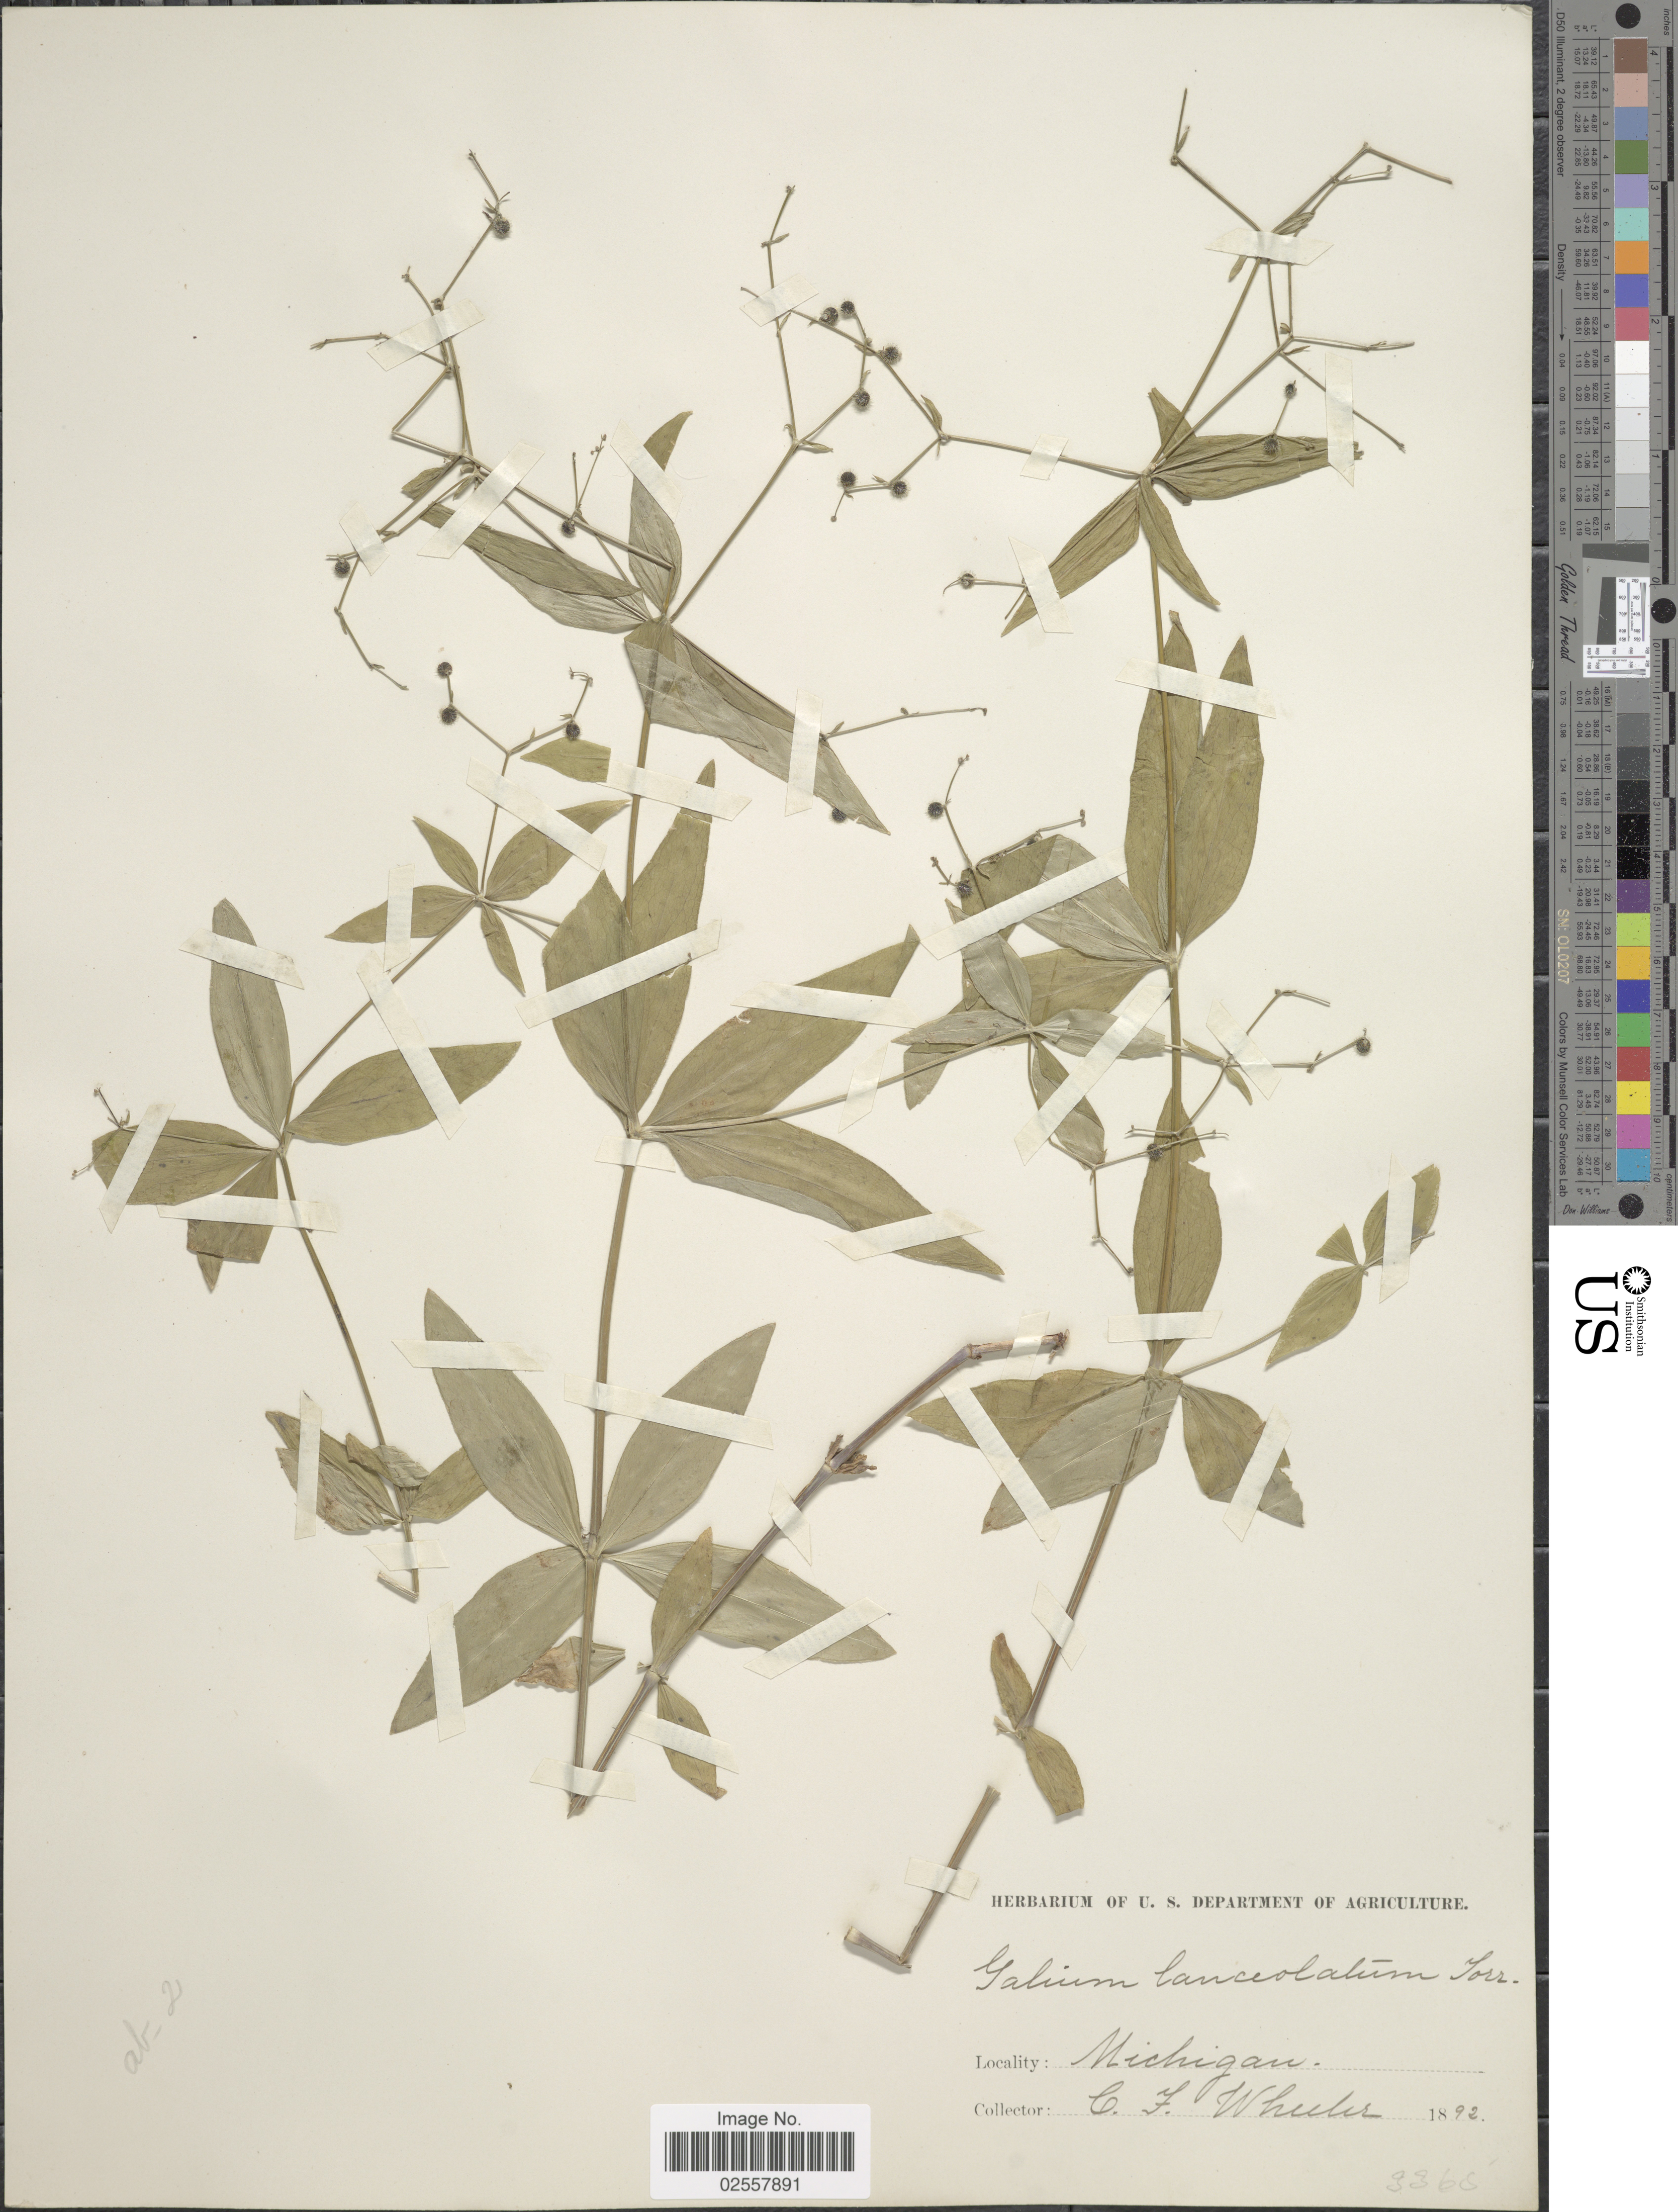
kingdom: Plantae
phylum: Tracheophyta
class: Magnoliopsida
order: Gentianales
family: Rubiaceae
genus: Galium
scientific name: Galium lanceolatum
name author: (Torr. & A. Gray) Torr.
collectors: C. Wheeler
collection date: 1892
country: United States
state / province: Michigan